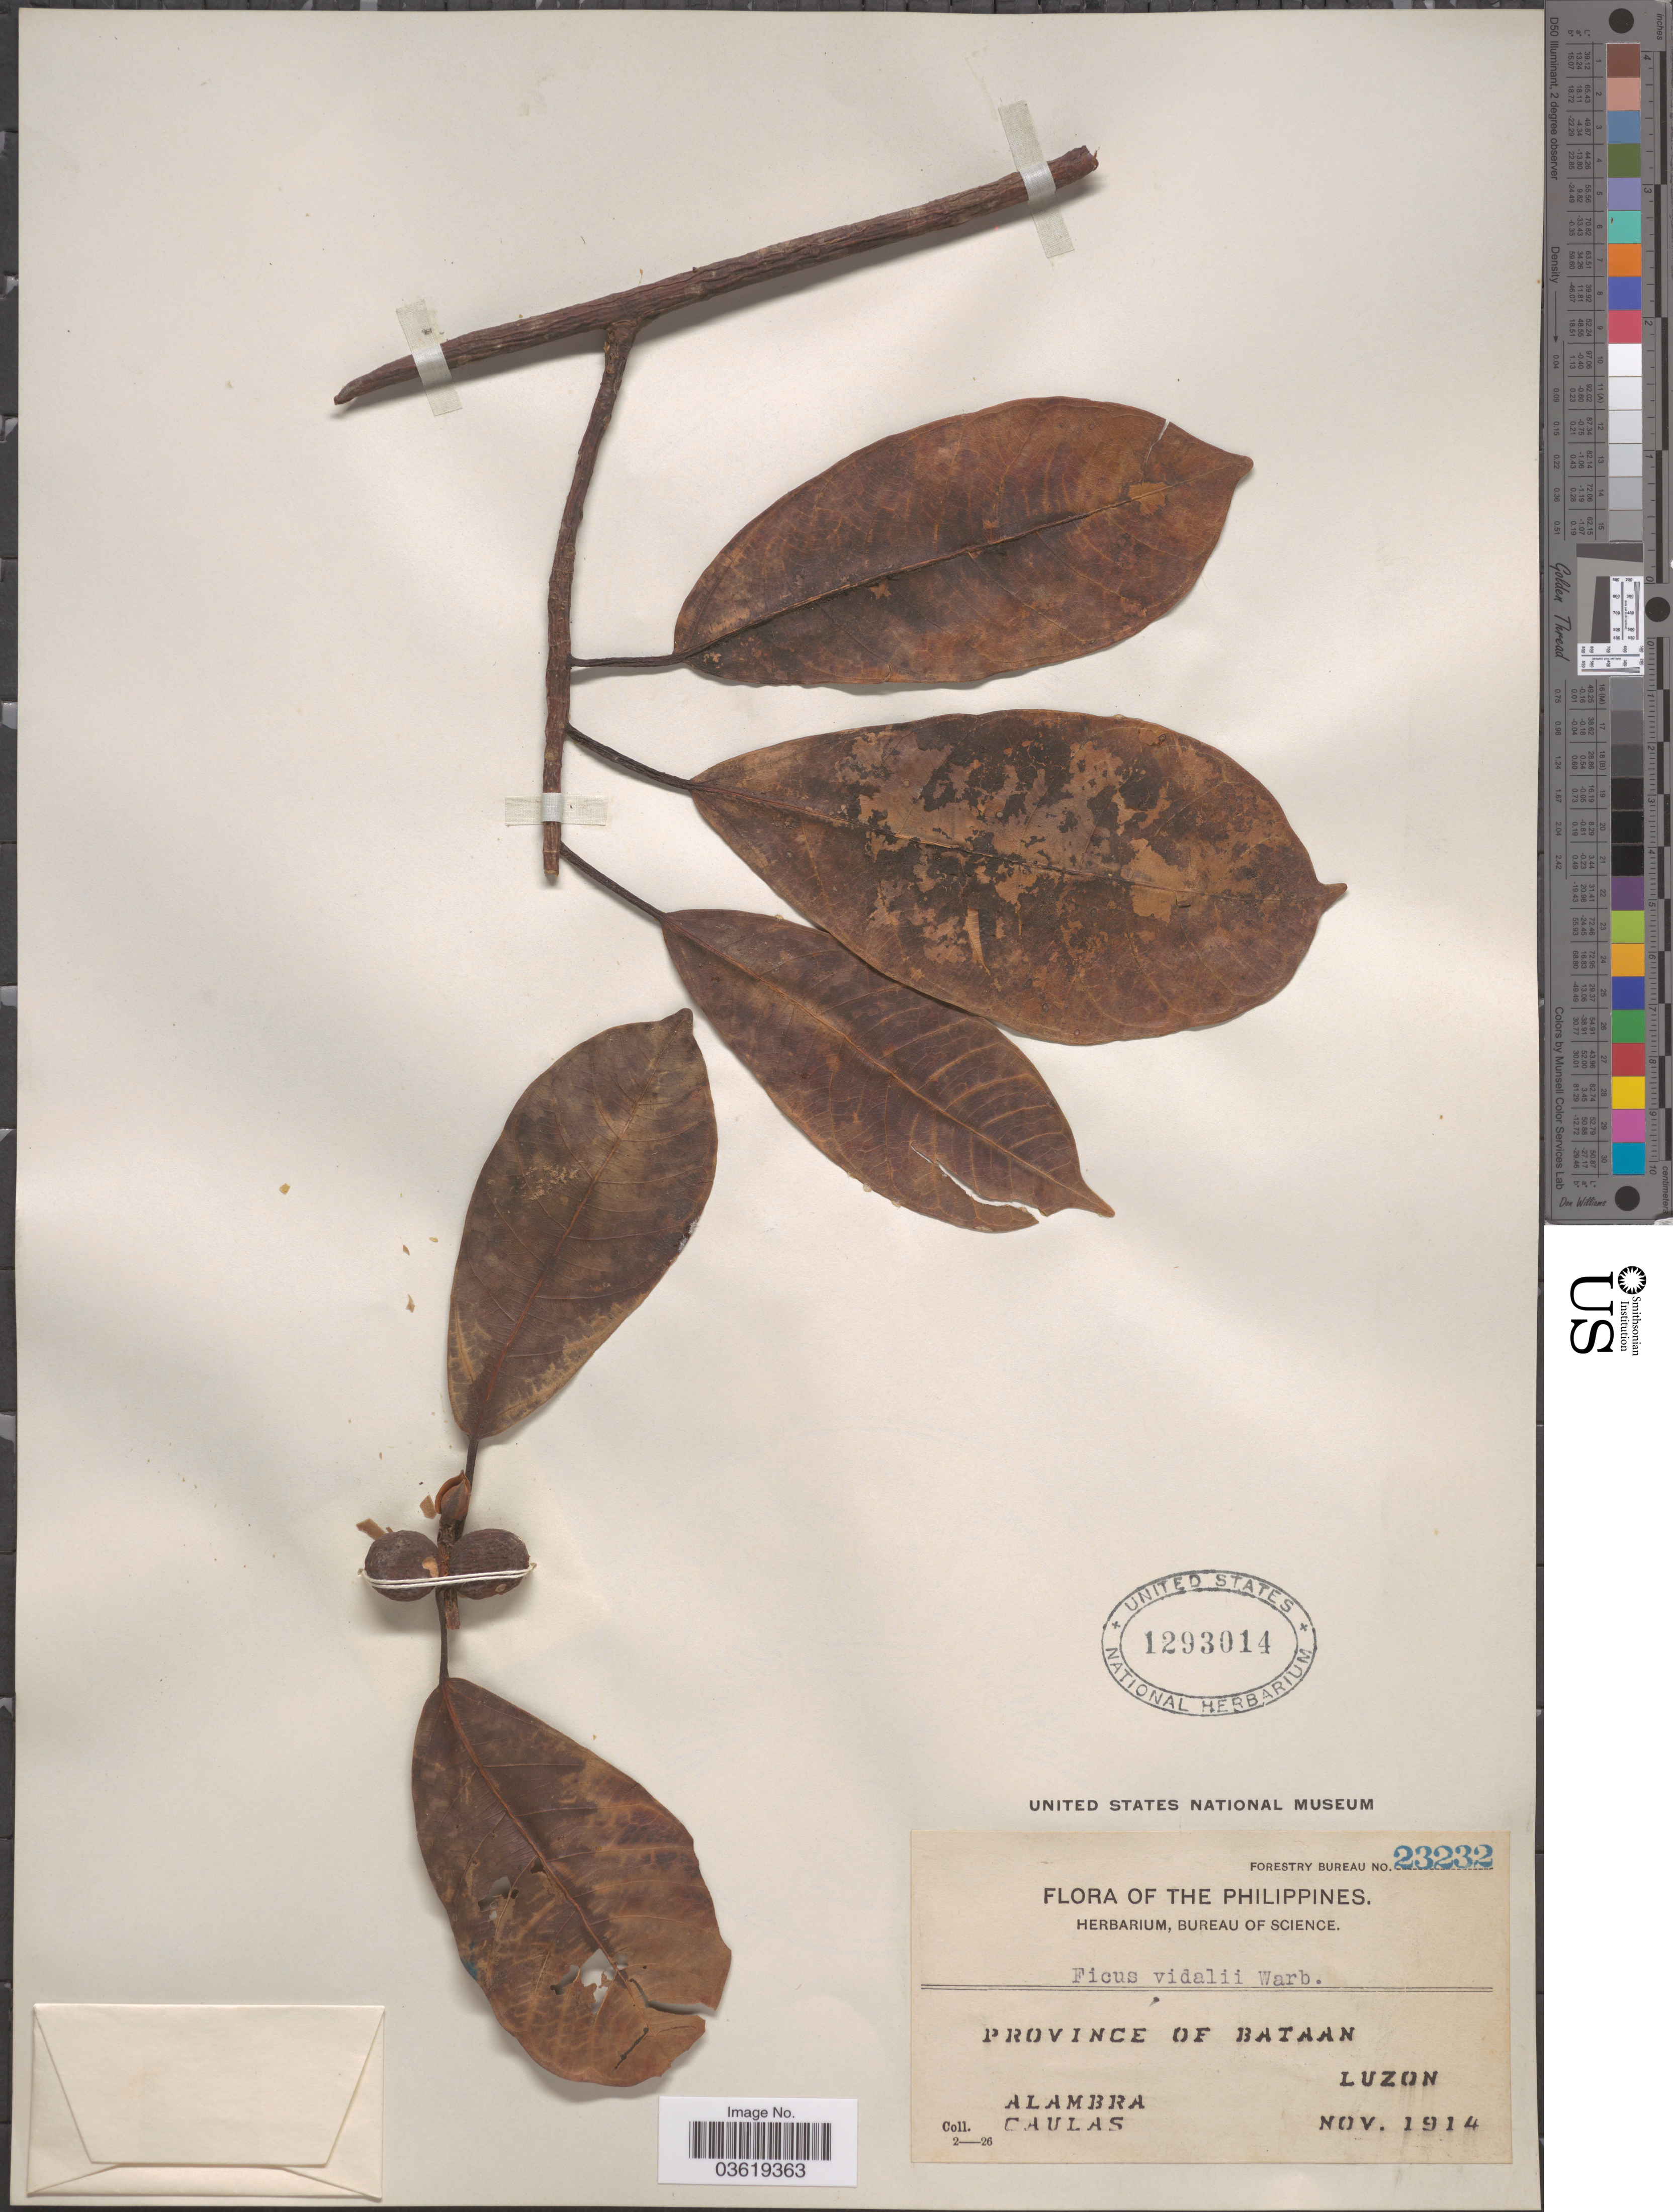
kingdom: Plantae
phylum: Tracheophyta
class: Magnoliopsida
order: Rosales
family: Moraceae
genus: Ficus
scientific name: Ficus payapa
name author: Blanco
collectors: -. Alambra & Caulas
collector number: Forestry Bureau 23232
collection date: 1914-11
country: Philippines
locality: Province of Bataan, Luzon.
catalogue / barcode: US 1293014